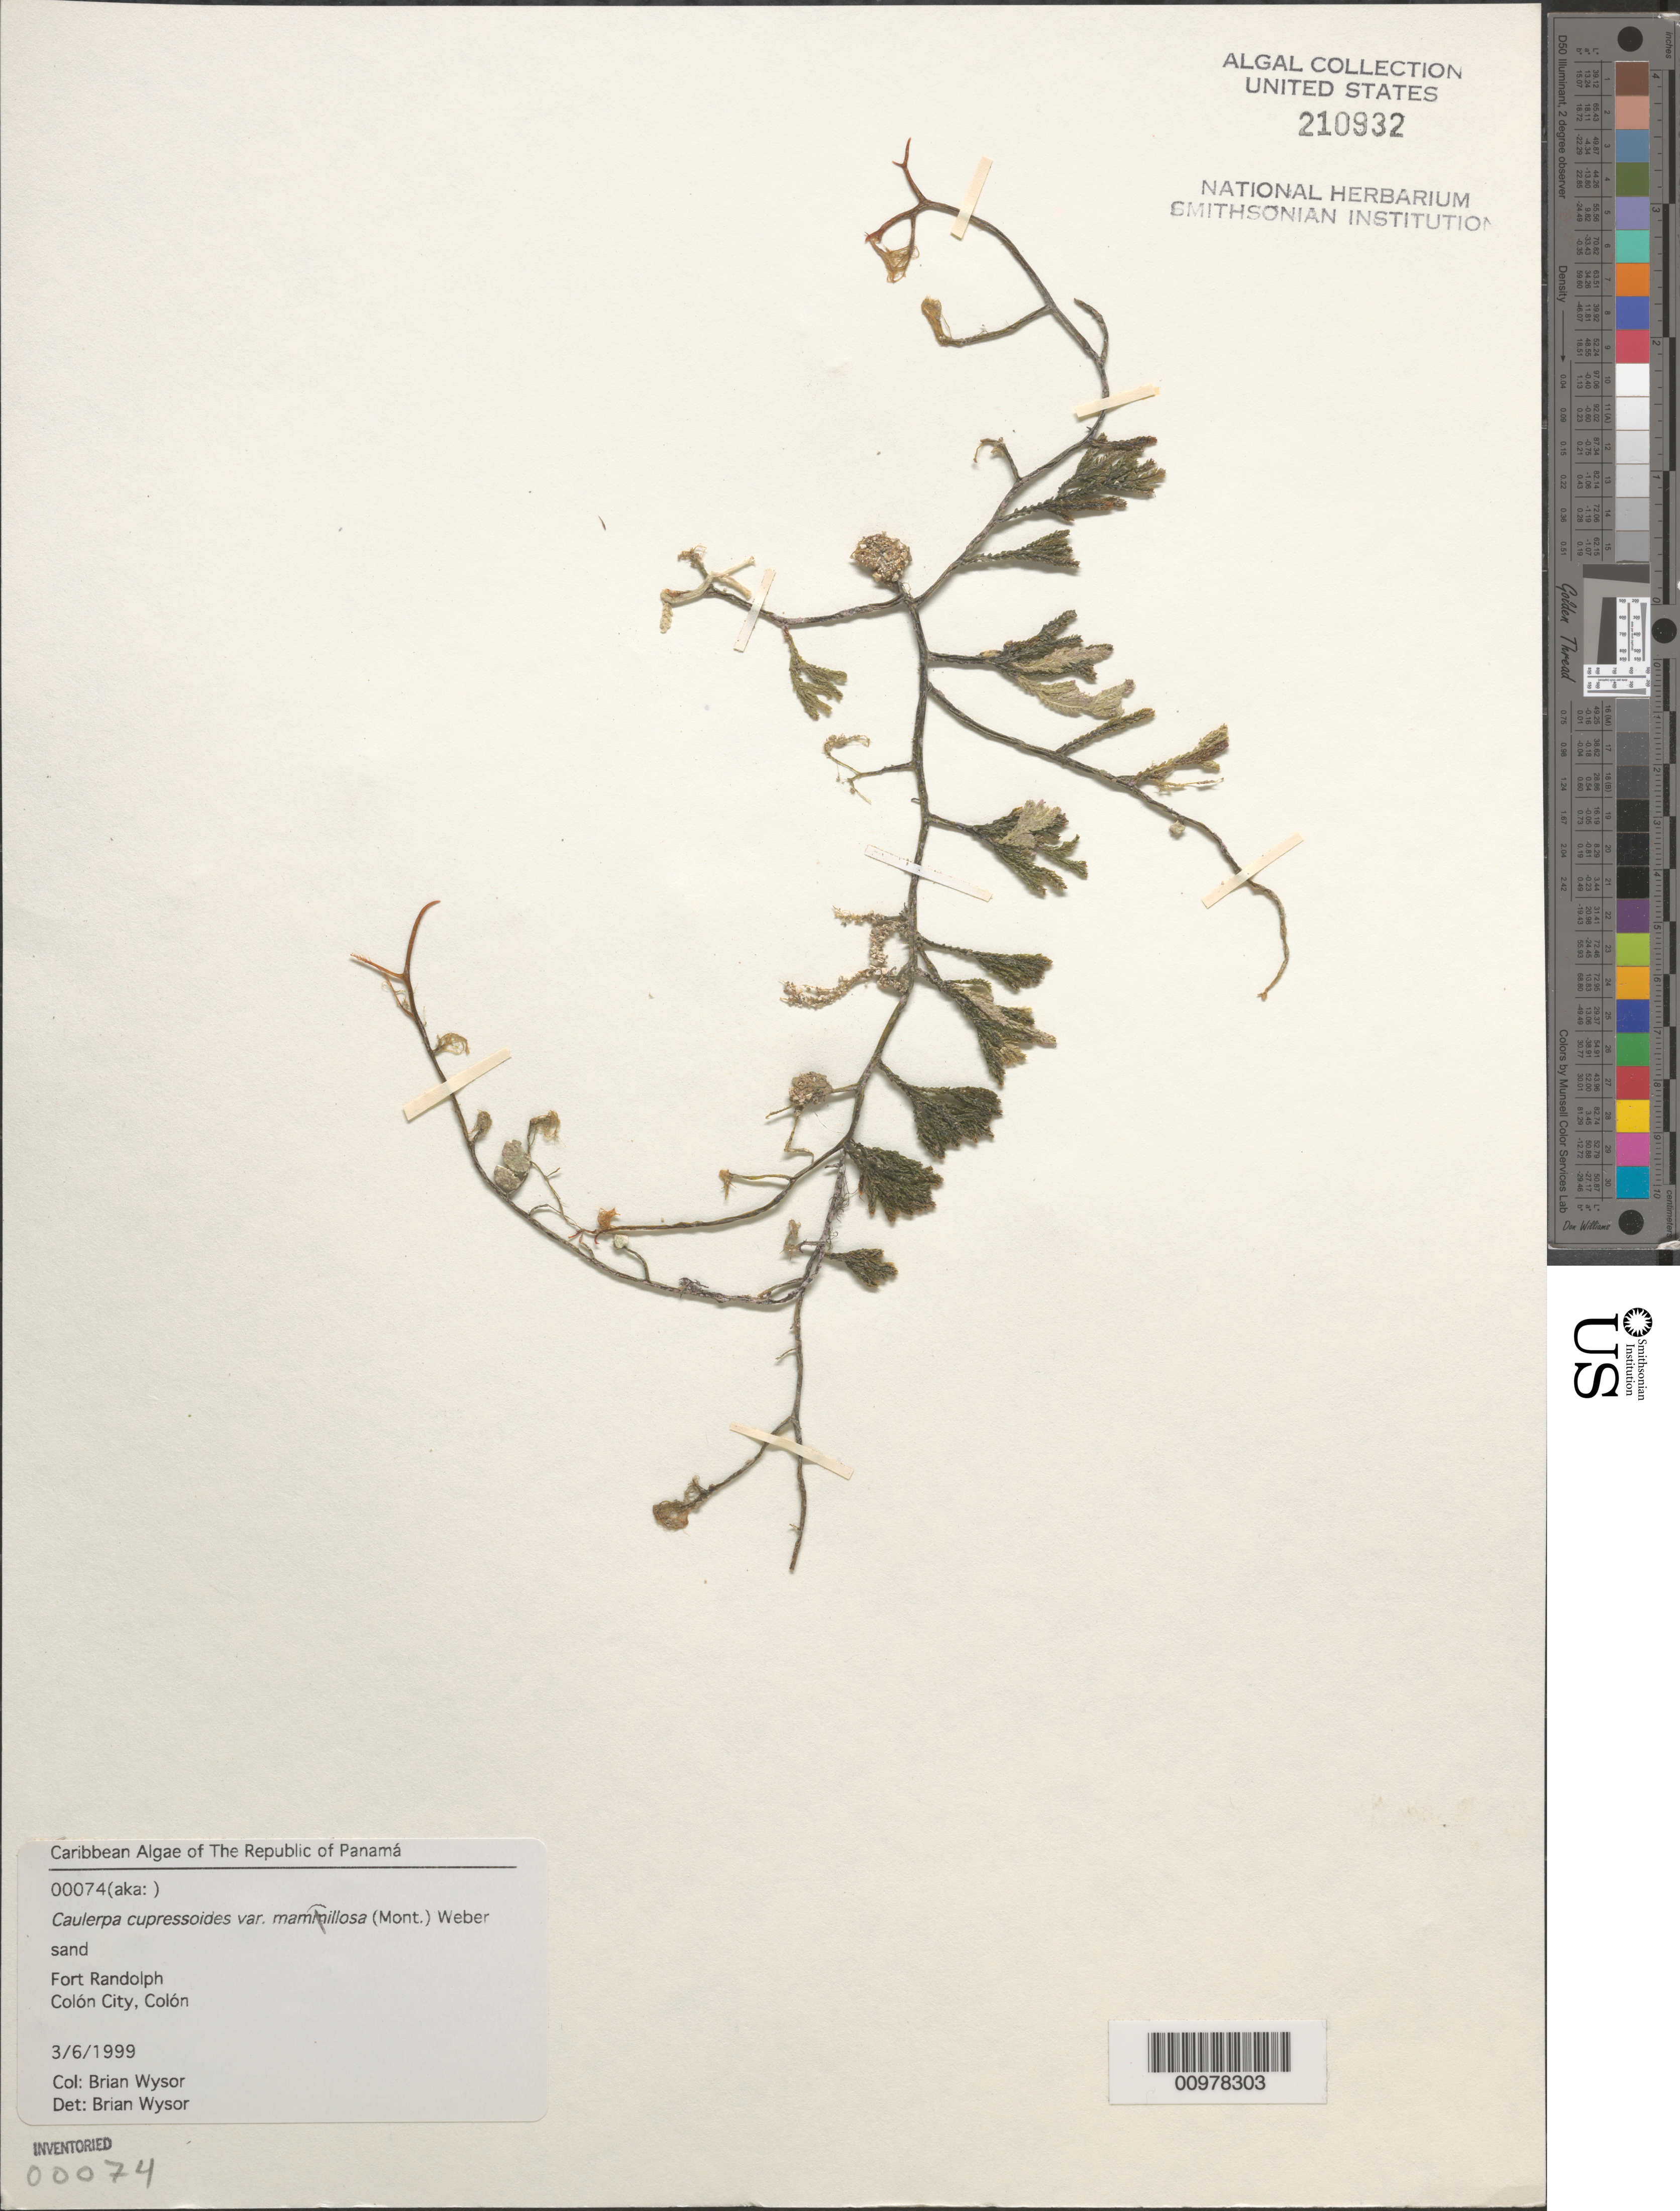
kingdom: Plantae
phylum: Chlorophyta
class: Ulvophyceae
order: Bryopsidales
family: Caulerpaceae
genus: Caulerpa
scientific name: Caulerpa cupressoides var. mamillosa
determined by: Wysor, B.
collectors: B. Wysor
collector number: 00074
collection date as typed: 06 Mar 1999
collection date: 1999-03-06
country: Panama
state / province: Colón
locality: Fort Randolph, Colón City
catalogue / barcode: US 210932